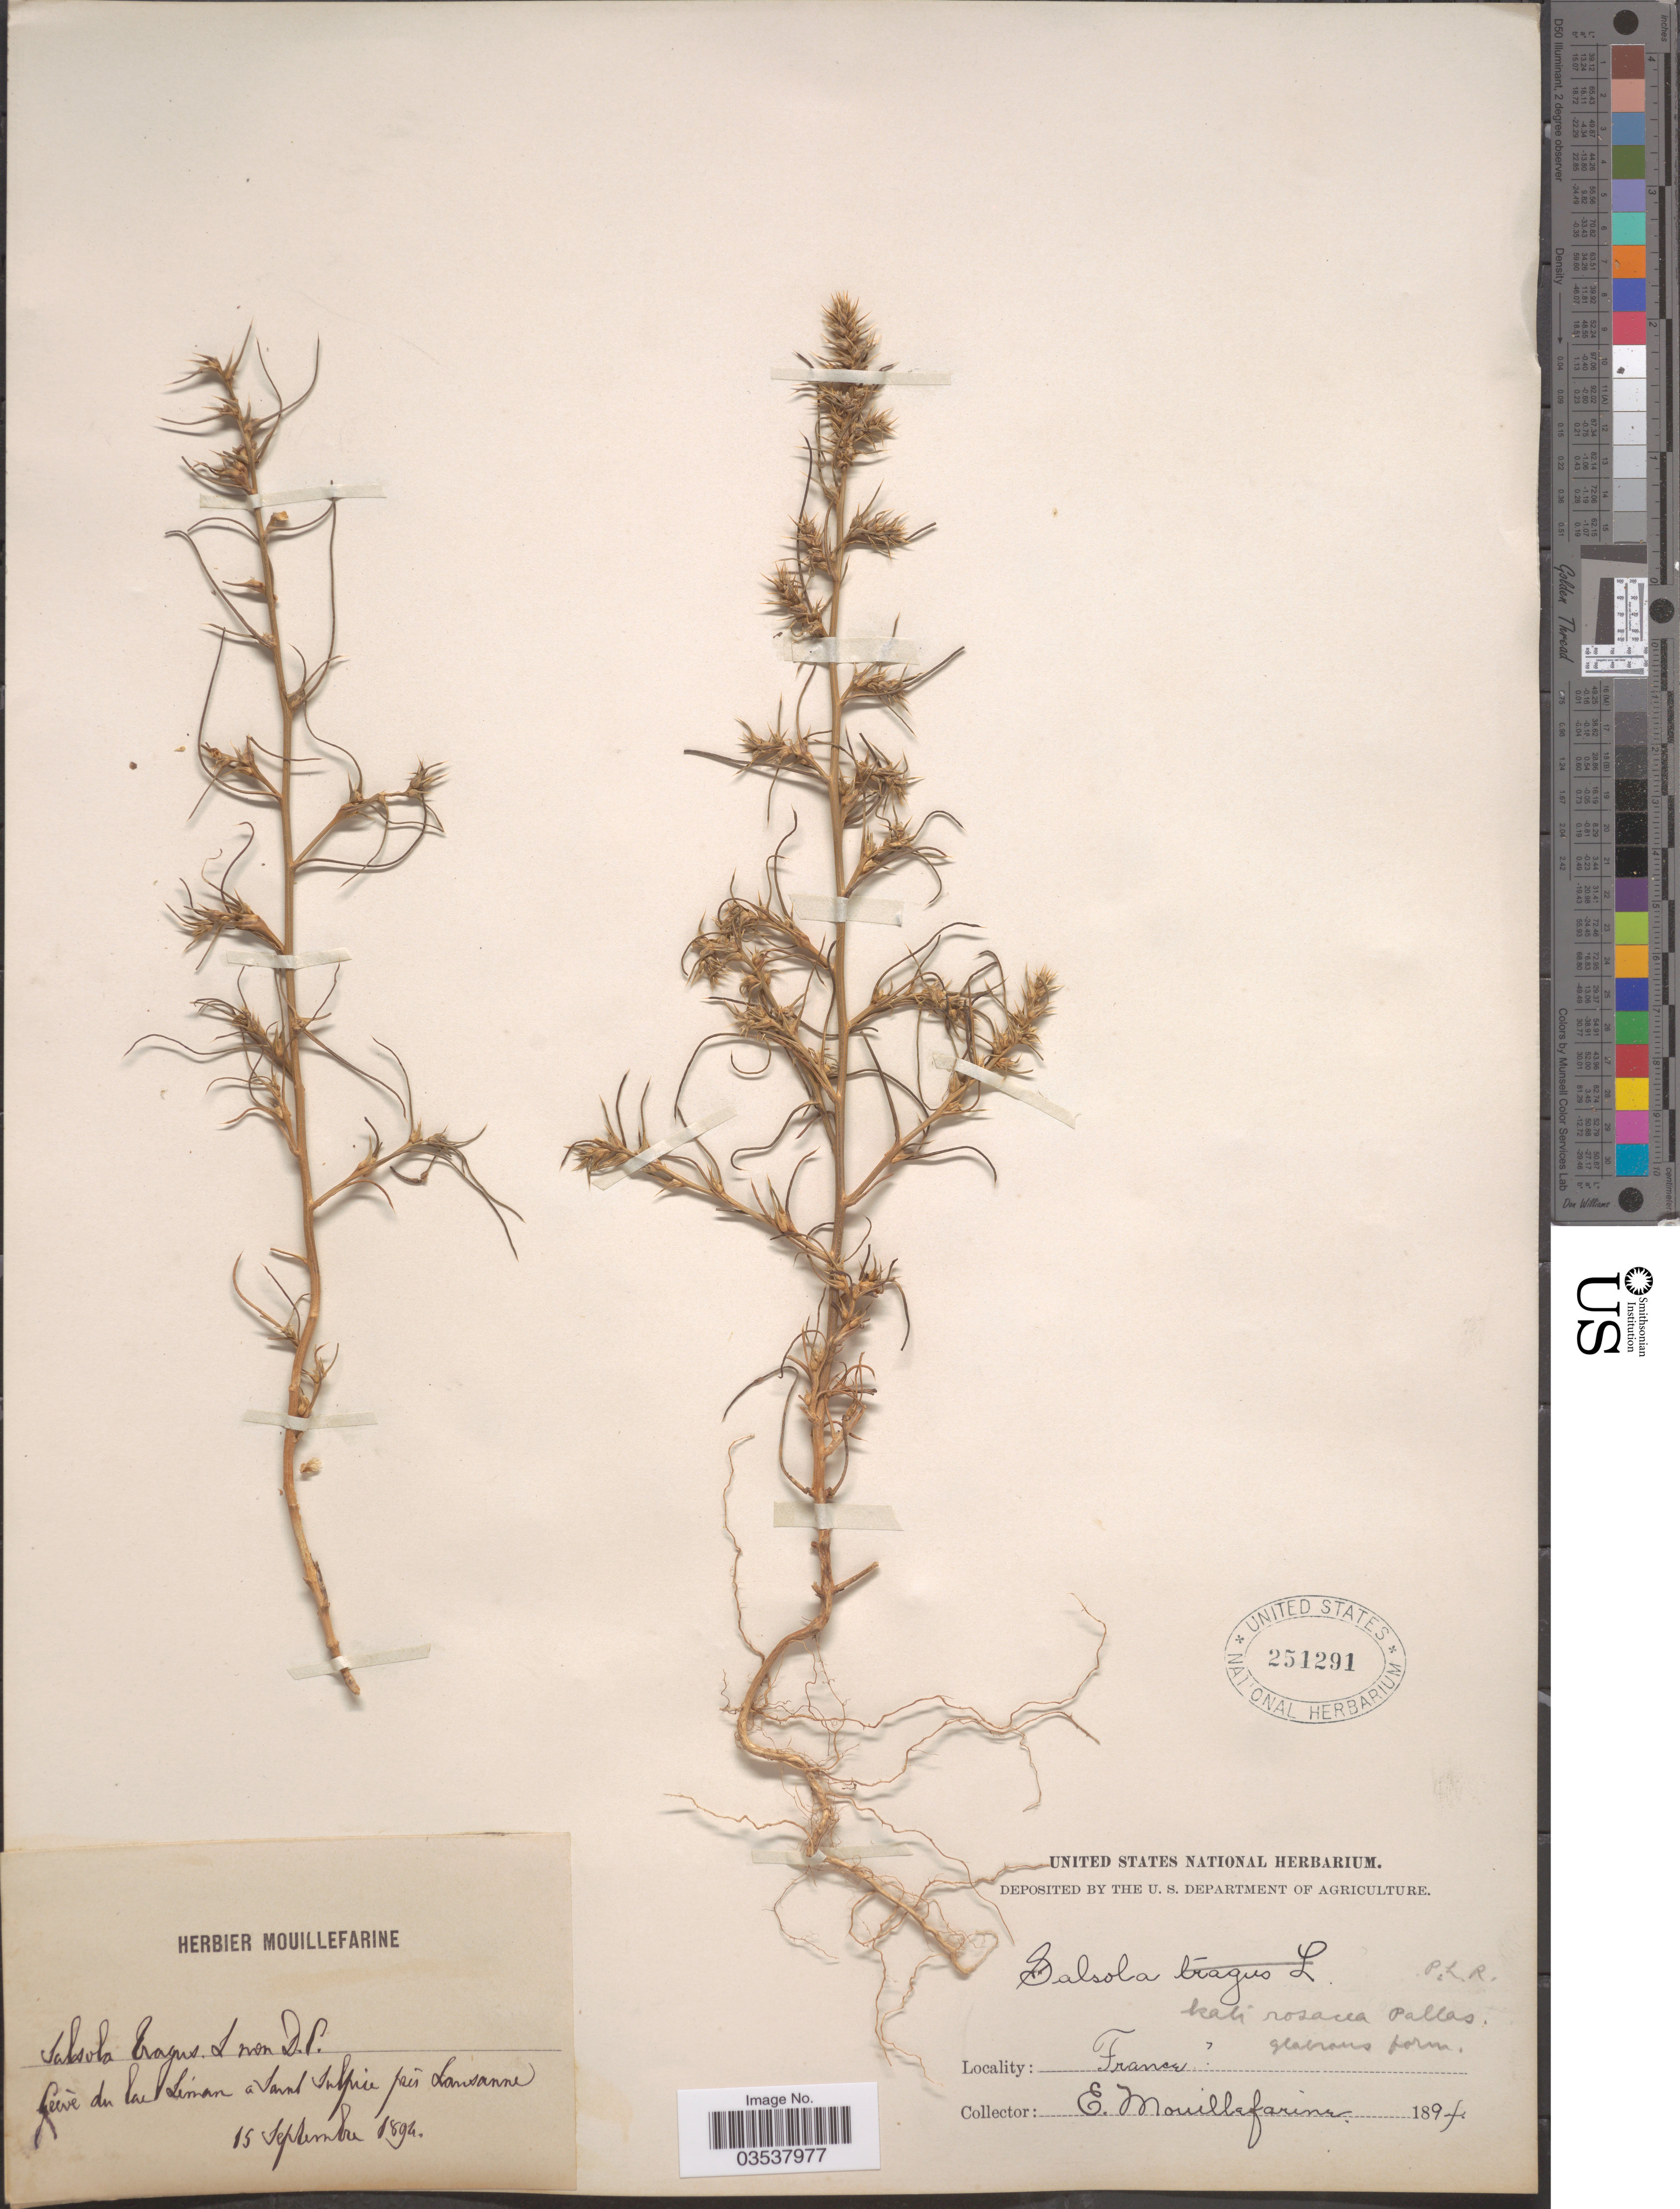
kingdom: Plantae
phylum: Tracheophyta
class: Magnoliopsida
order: Caryophyllales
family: Amaranthaceae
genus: Salsola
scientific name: Salsola kali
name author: L.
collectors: E. Mouillefarine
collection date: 1894-09-15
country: Switzerland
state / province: Vaud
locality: Grève du Lac Léman à Saint Sulpice près Lausanne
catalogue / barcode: US 251291